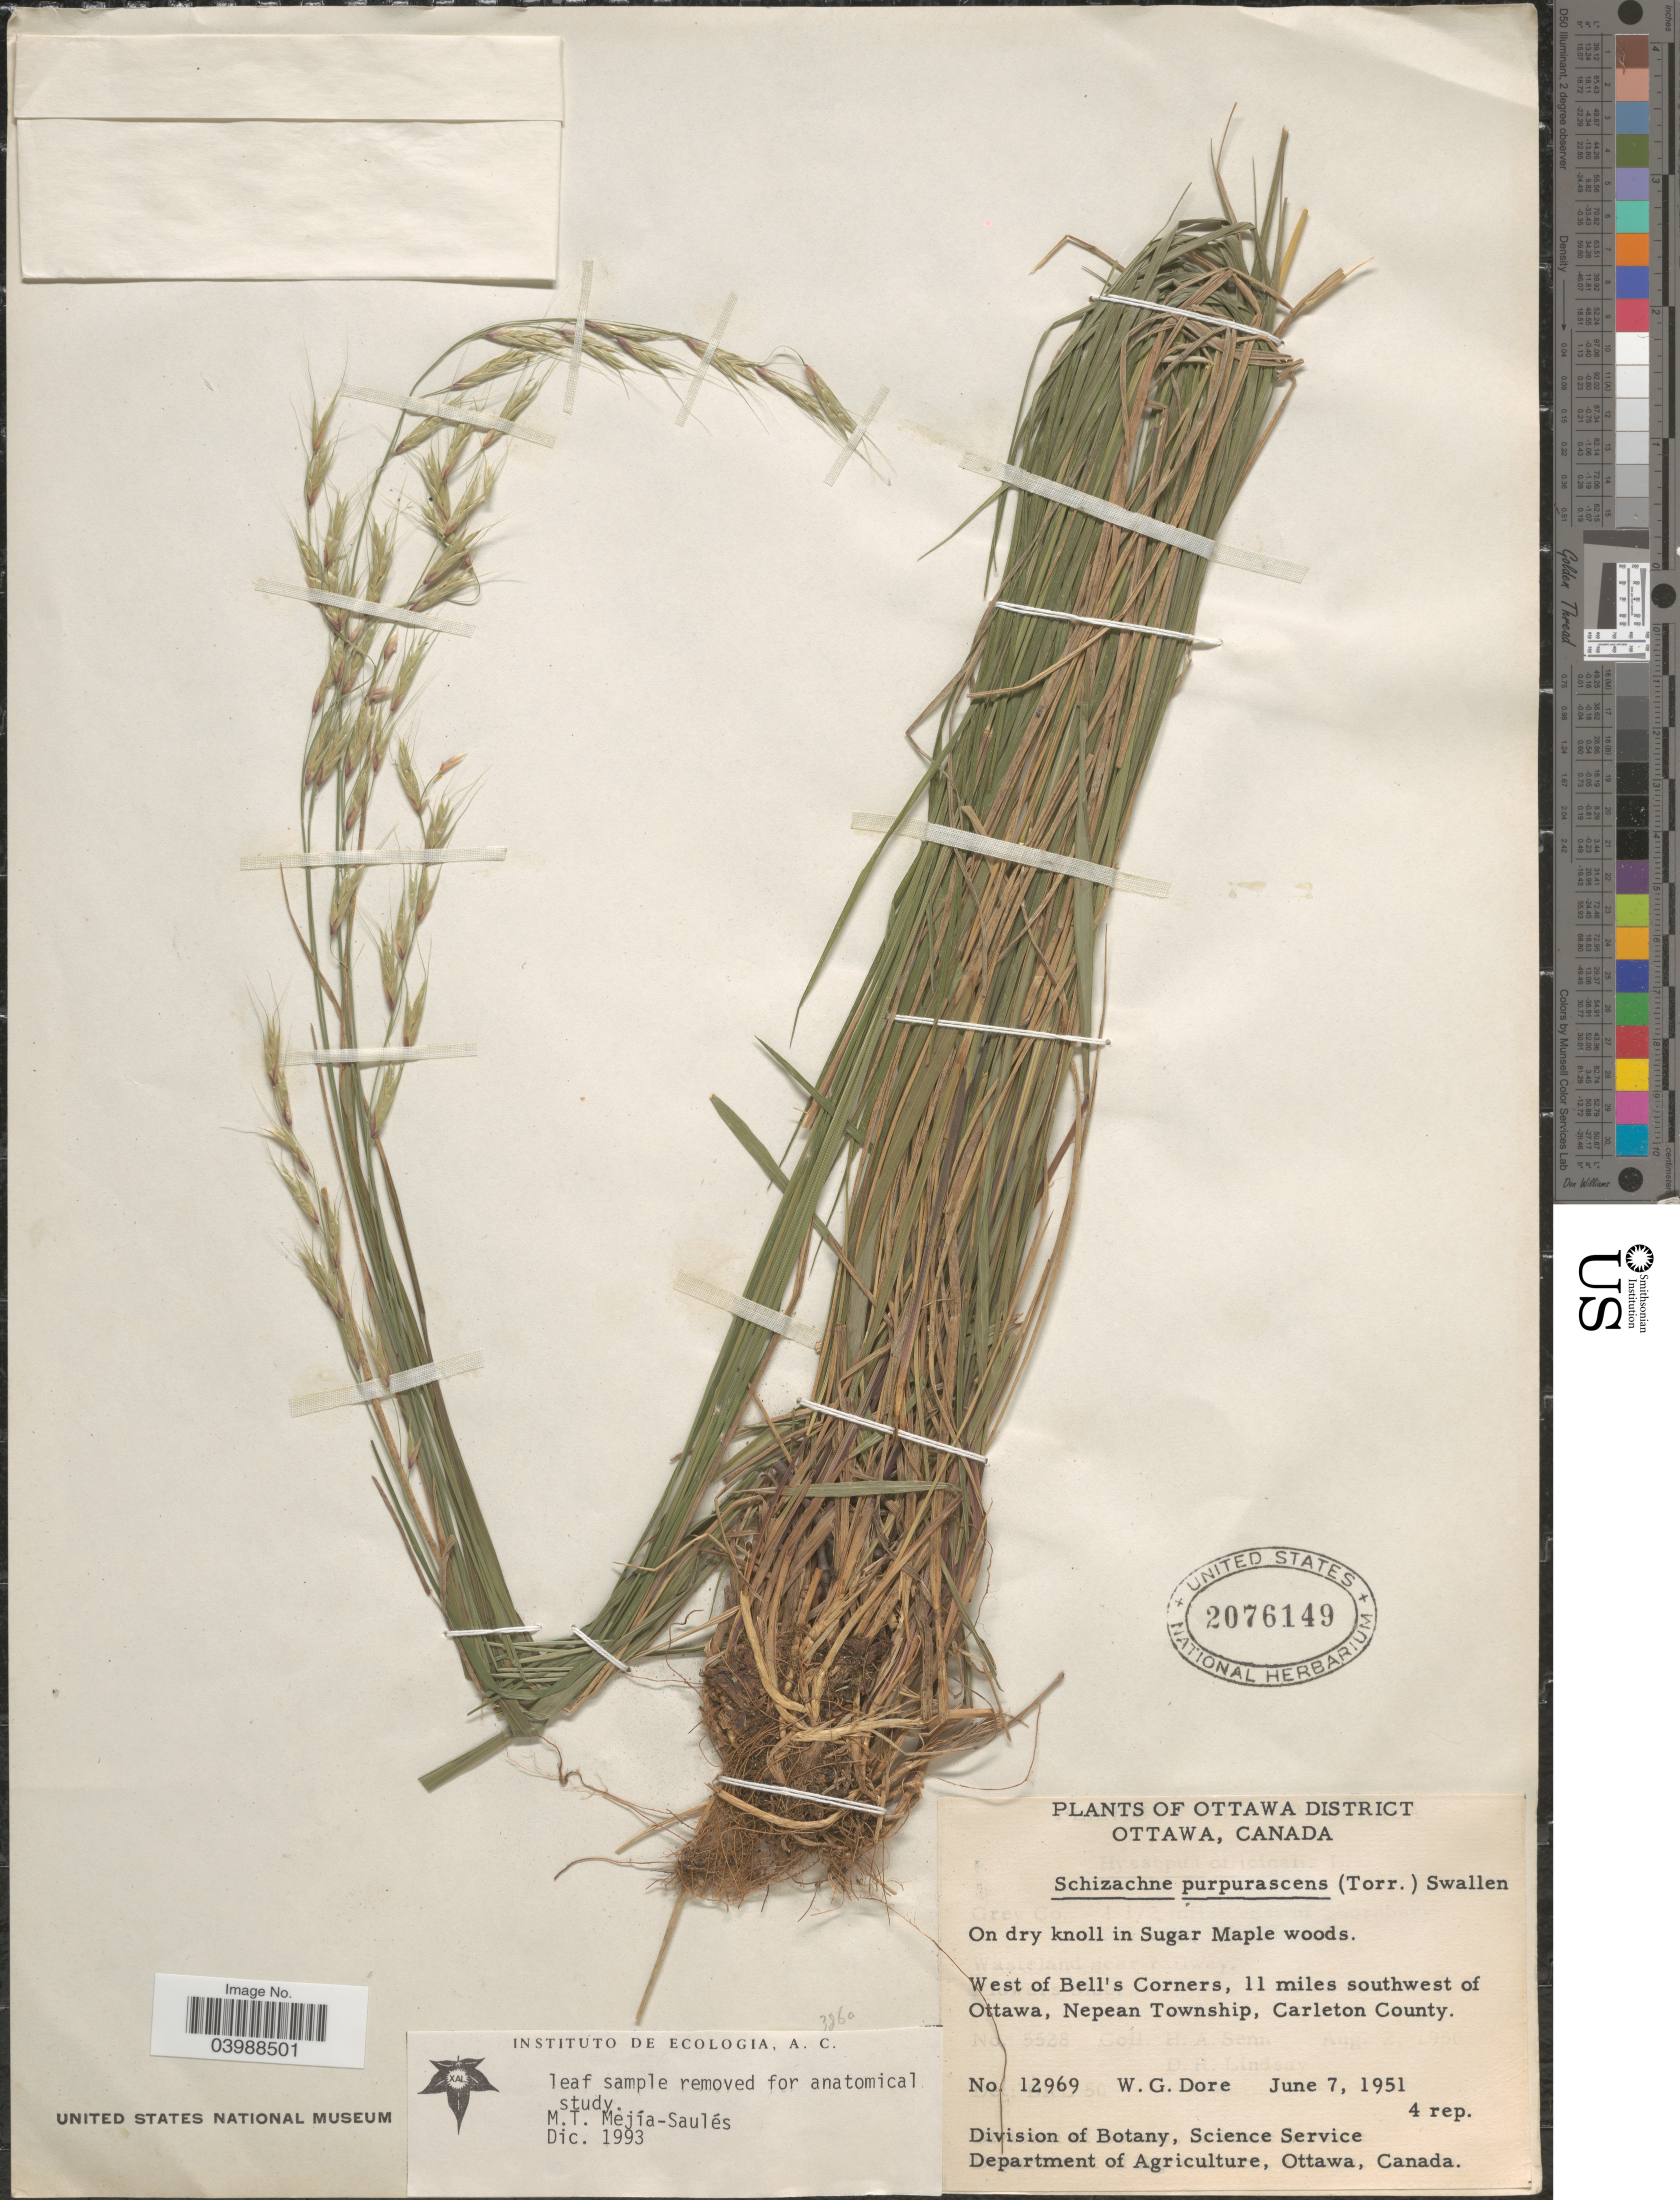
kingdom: Plantae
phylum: Tracheophyta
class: Liliopsida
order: Poales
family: Poaceae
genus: Schizachne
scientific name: Schizachne purpurascens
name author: (Torr.) Swallen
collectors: W. Dore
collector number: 12969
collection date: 1951-06-07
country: Canada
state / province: Ontario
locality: Ottawa District. Ottawa. In Sugar Maple woods. West of Bell's Corners, 11 miles southwest of Ottawa, Nepean Township, Carleton County.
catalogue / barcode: US 2076149